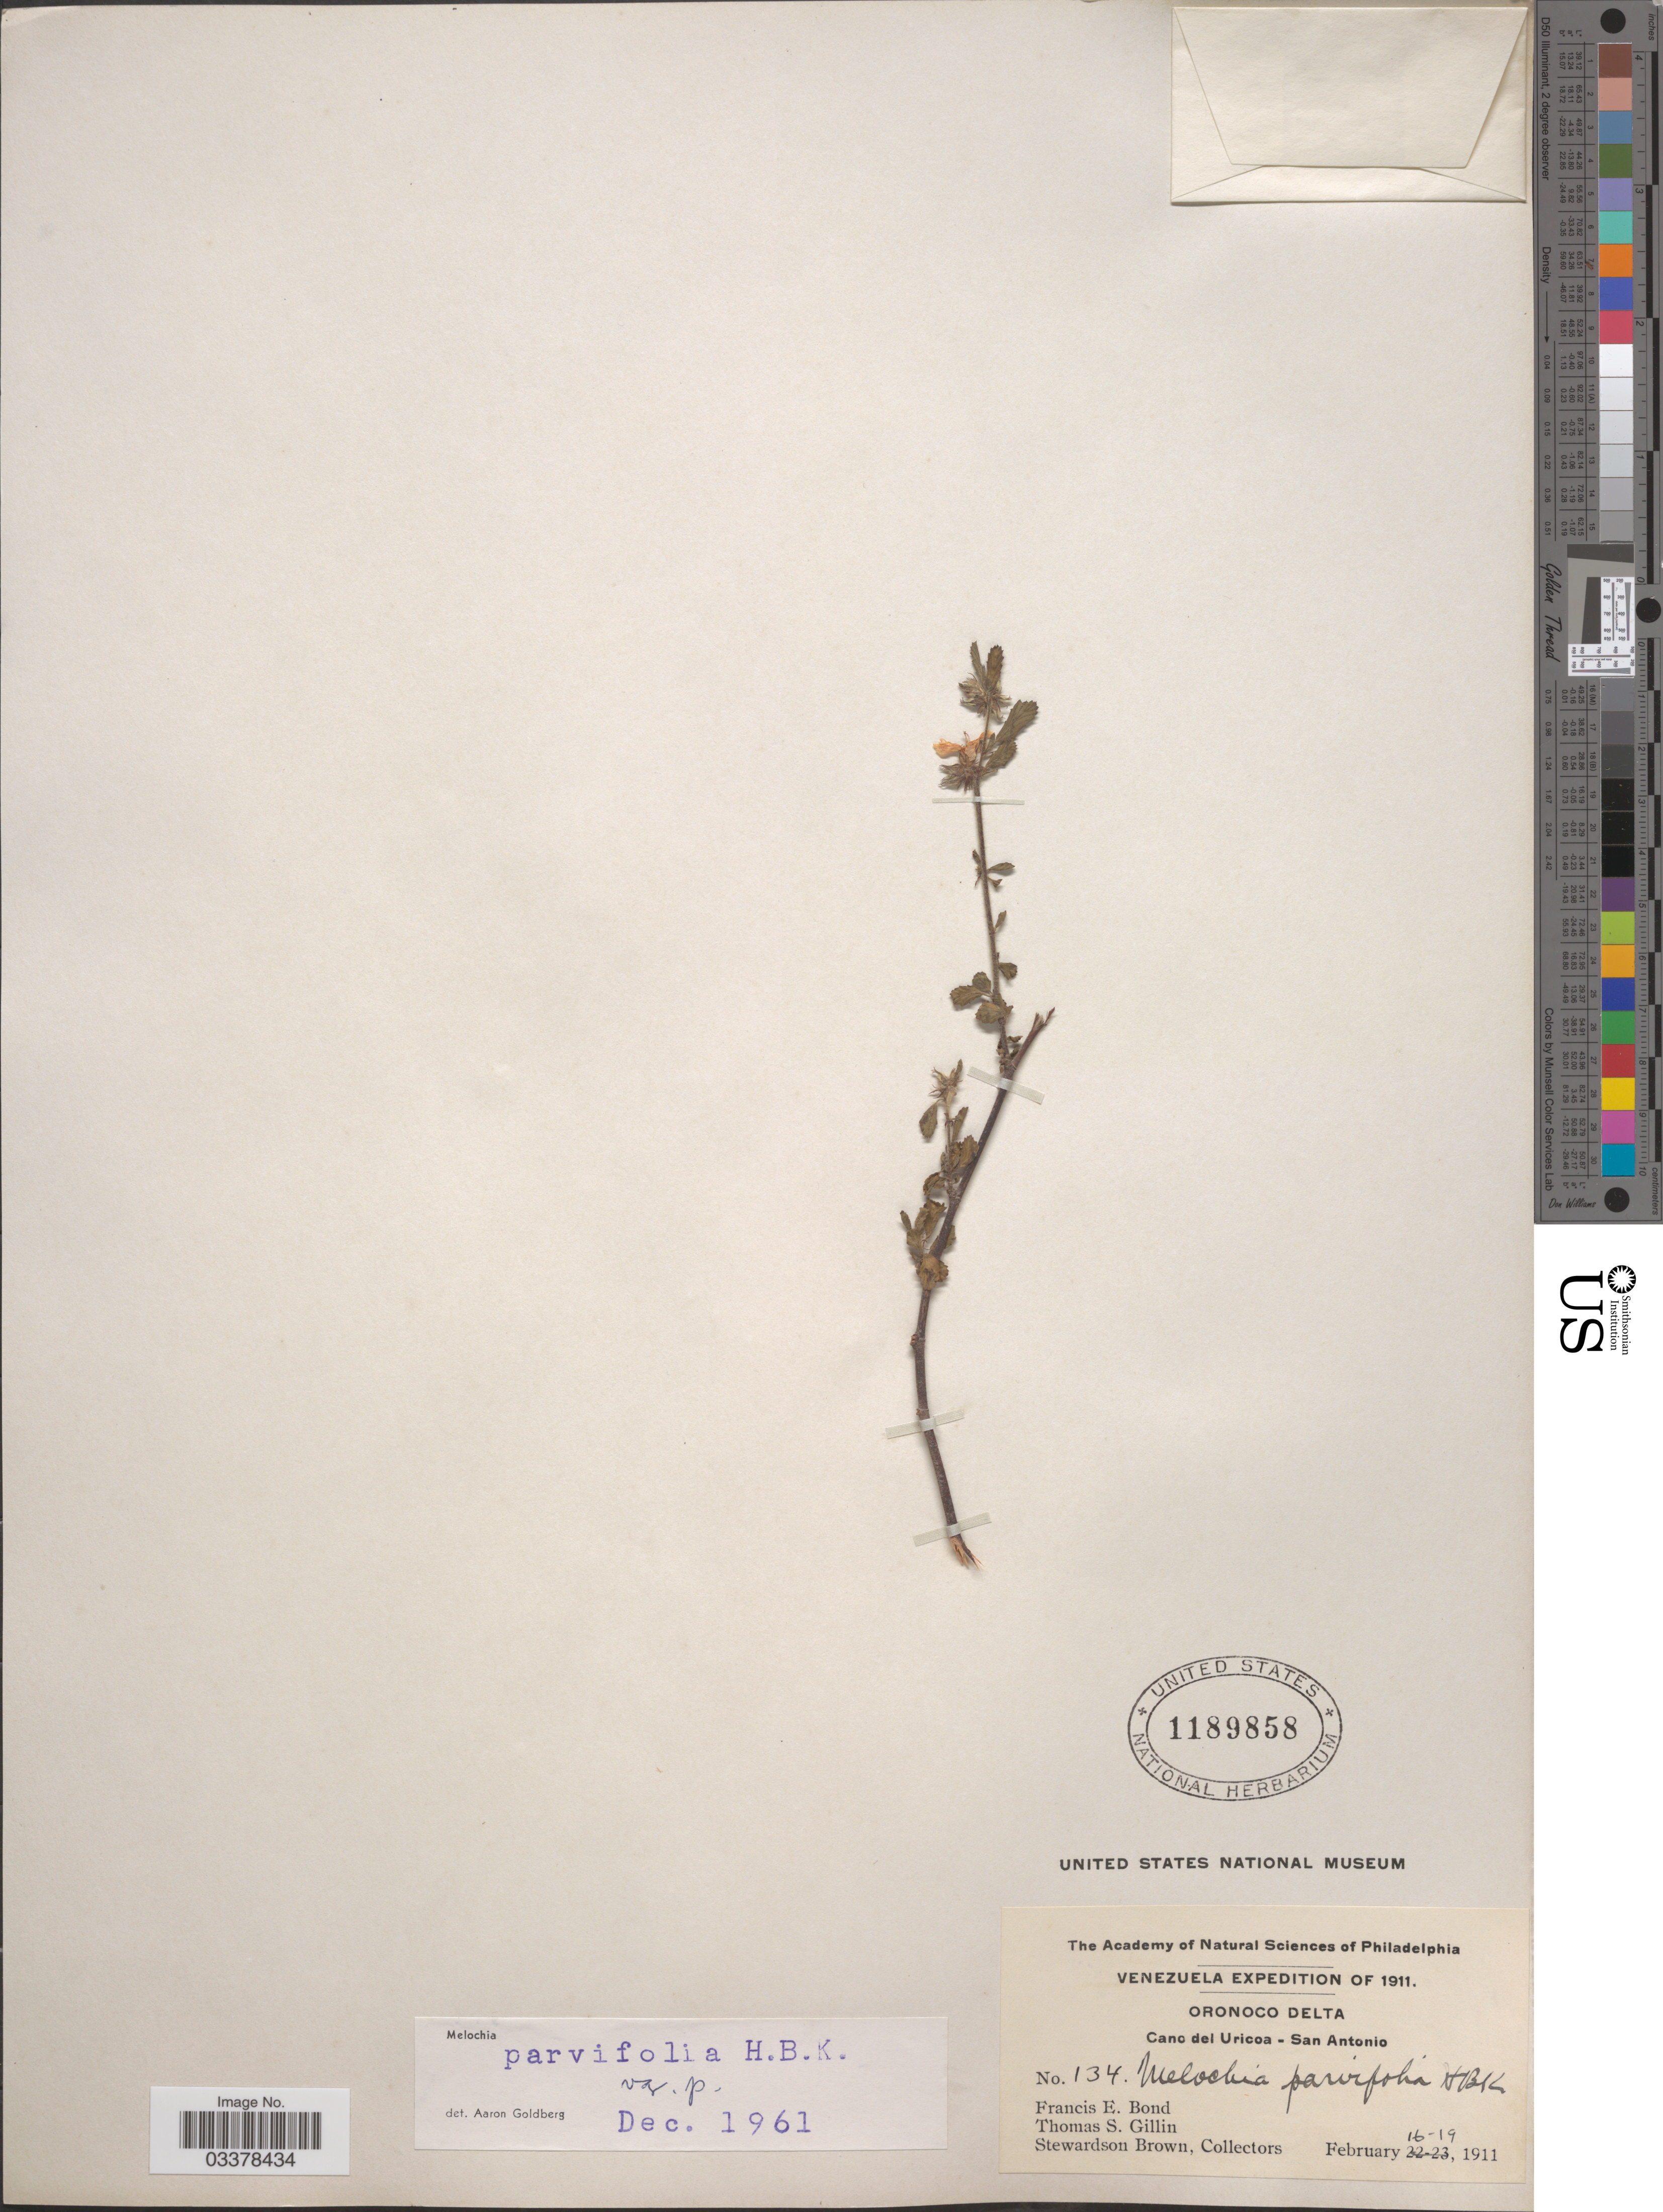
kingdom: Plantae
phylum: Tracheophyta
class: Magnoliopsida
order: Malvales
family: Malvaceae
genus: Melochia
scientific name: Melochia parvifolia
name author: Kunth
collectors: F. Bond, T. Gillin & S. Brown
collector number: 134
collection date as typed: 16-19 February 1911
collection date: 1911-02-16/1911-02-19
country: Venezuela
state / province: Monagas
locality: Las Piedritas and savannah between Boca de Uracoa and San Antonio de Tabasca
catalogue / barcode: US 1189858